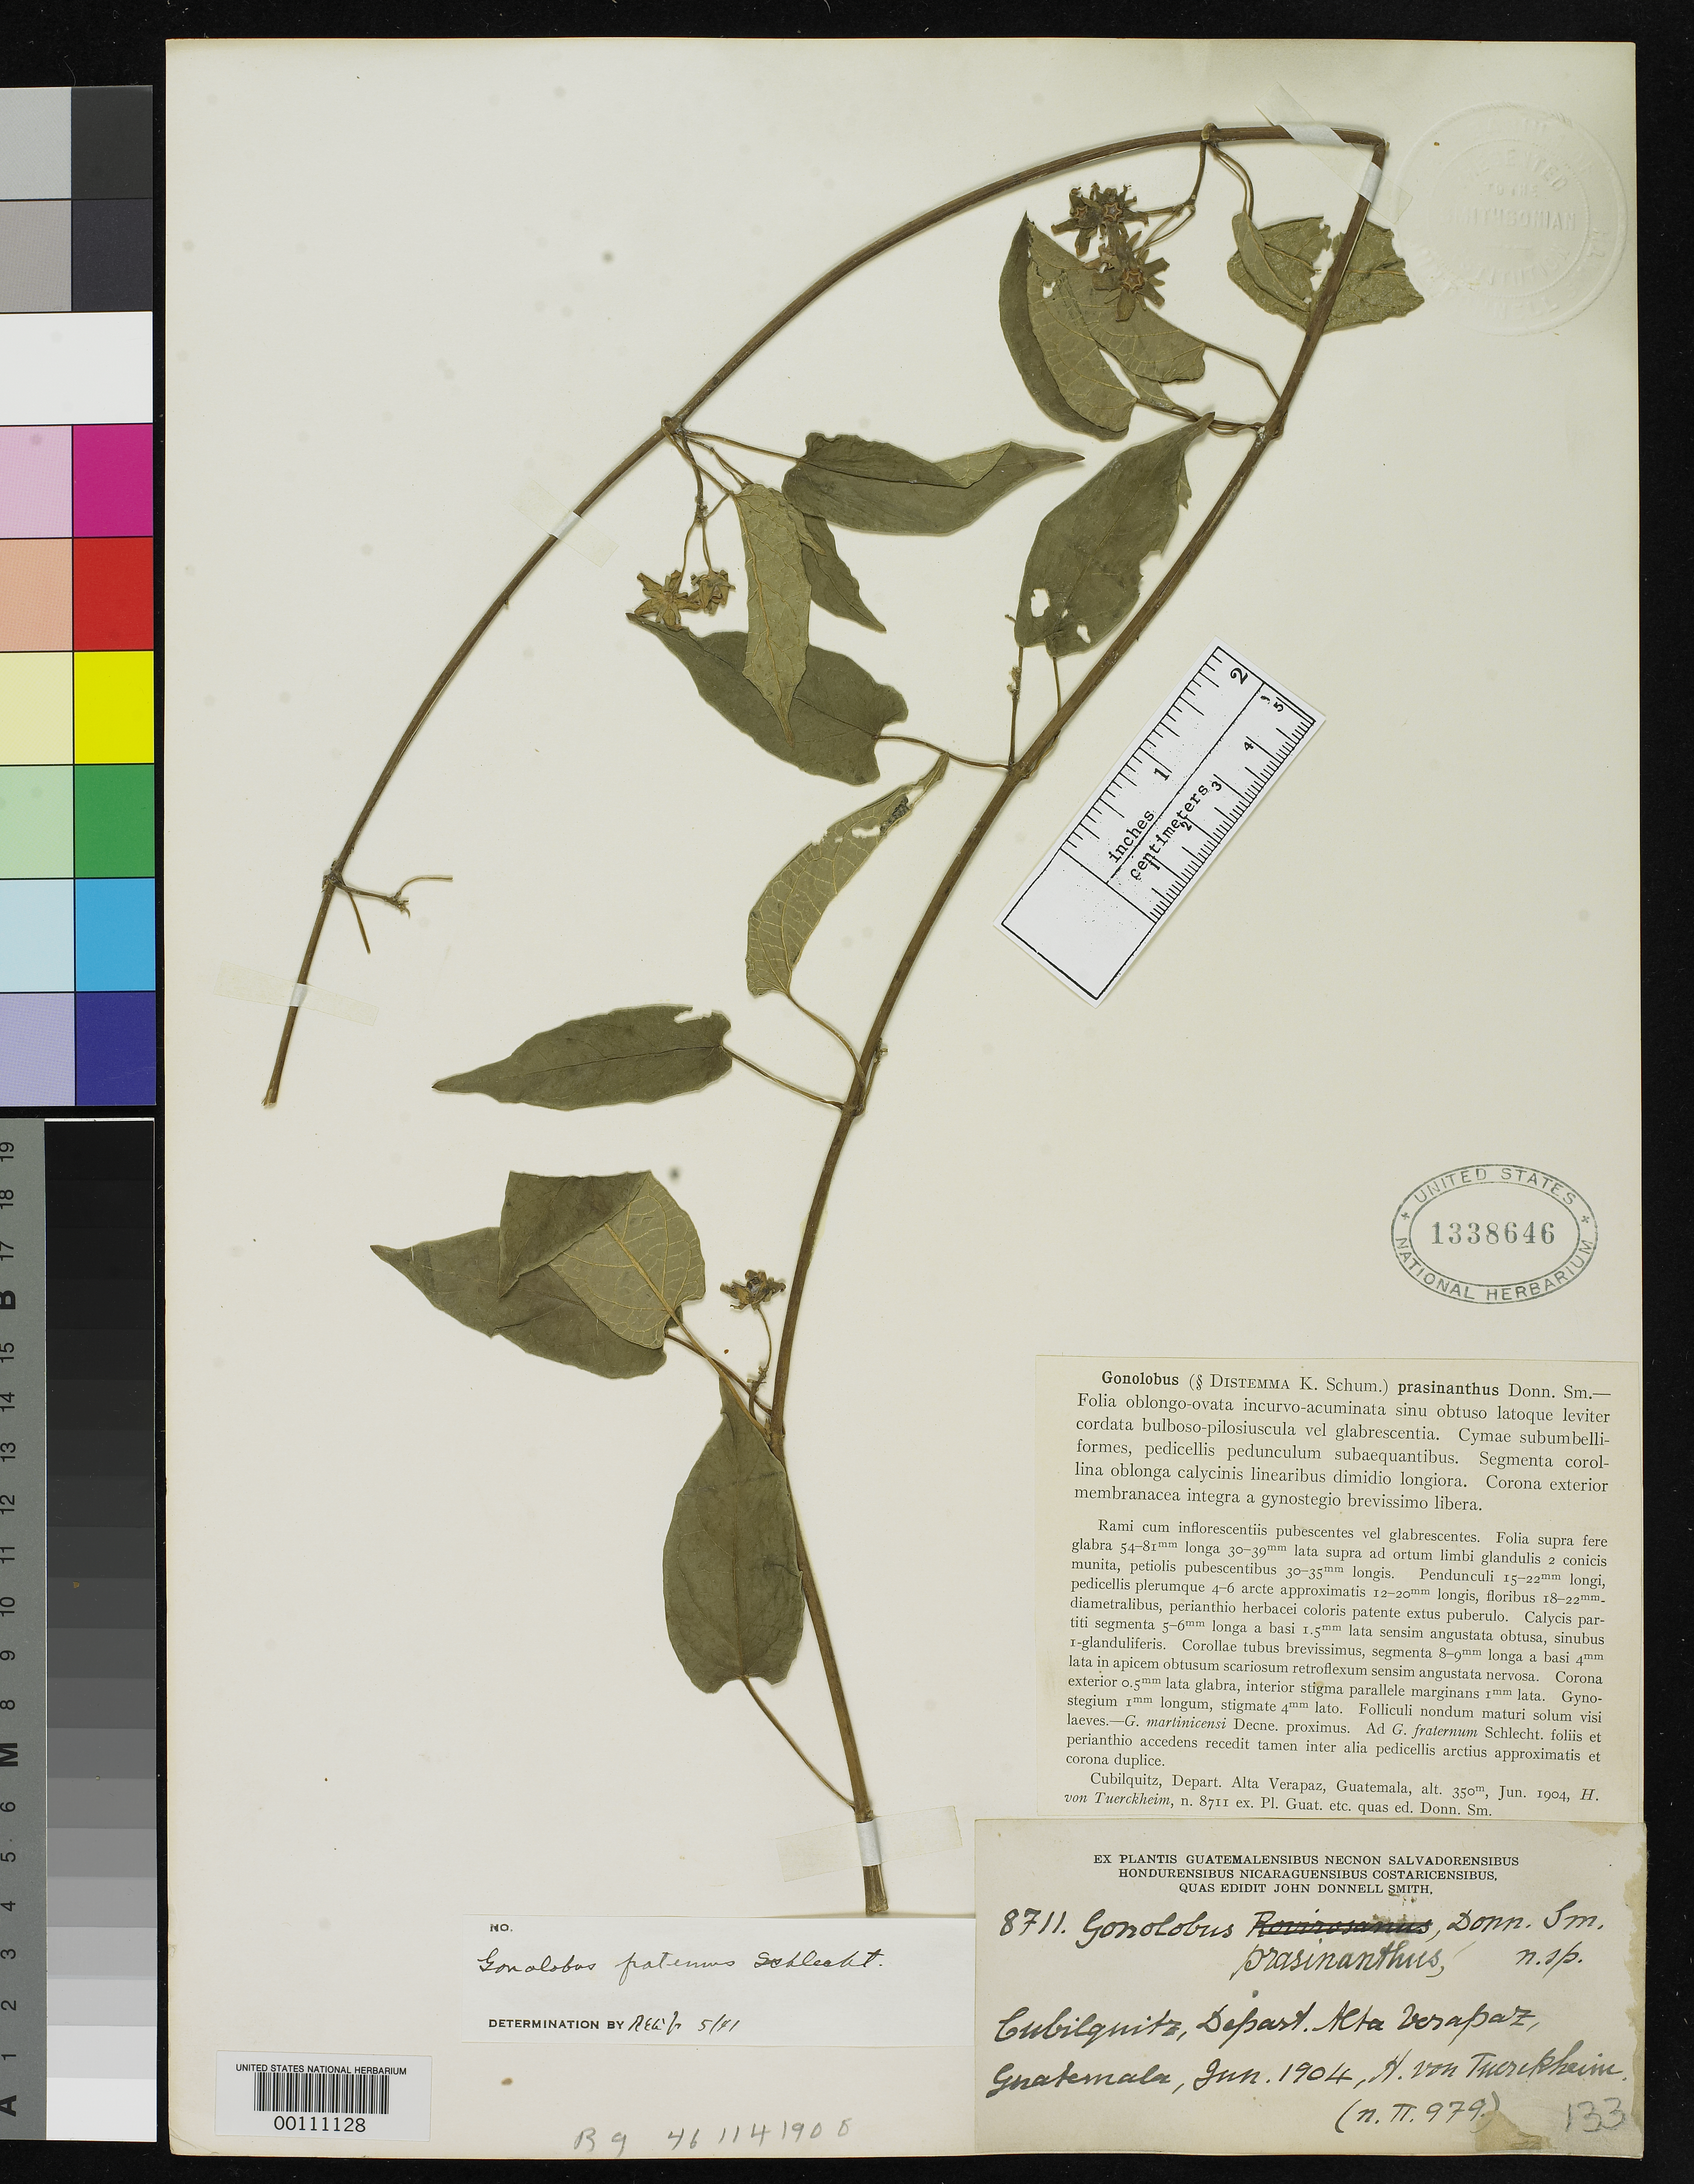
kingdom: Plantae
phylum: Tracheophyta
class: Magnoliopsida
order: Gentianales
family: Apocynaceae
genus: Gonolobus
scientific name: Gonolobus prasinanthus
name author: Donn. Sm.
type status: Type Collection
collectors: H. von Türckheim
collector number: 8711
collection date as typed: Jun 1904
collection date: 1904-06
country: Guatemala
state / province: Alta Verapaz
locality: Cubilquitz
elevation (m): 350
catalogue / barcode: US 1338646